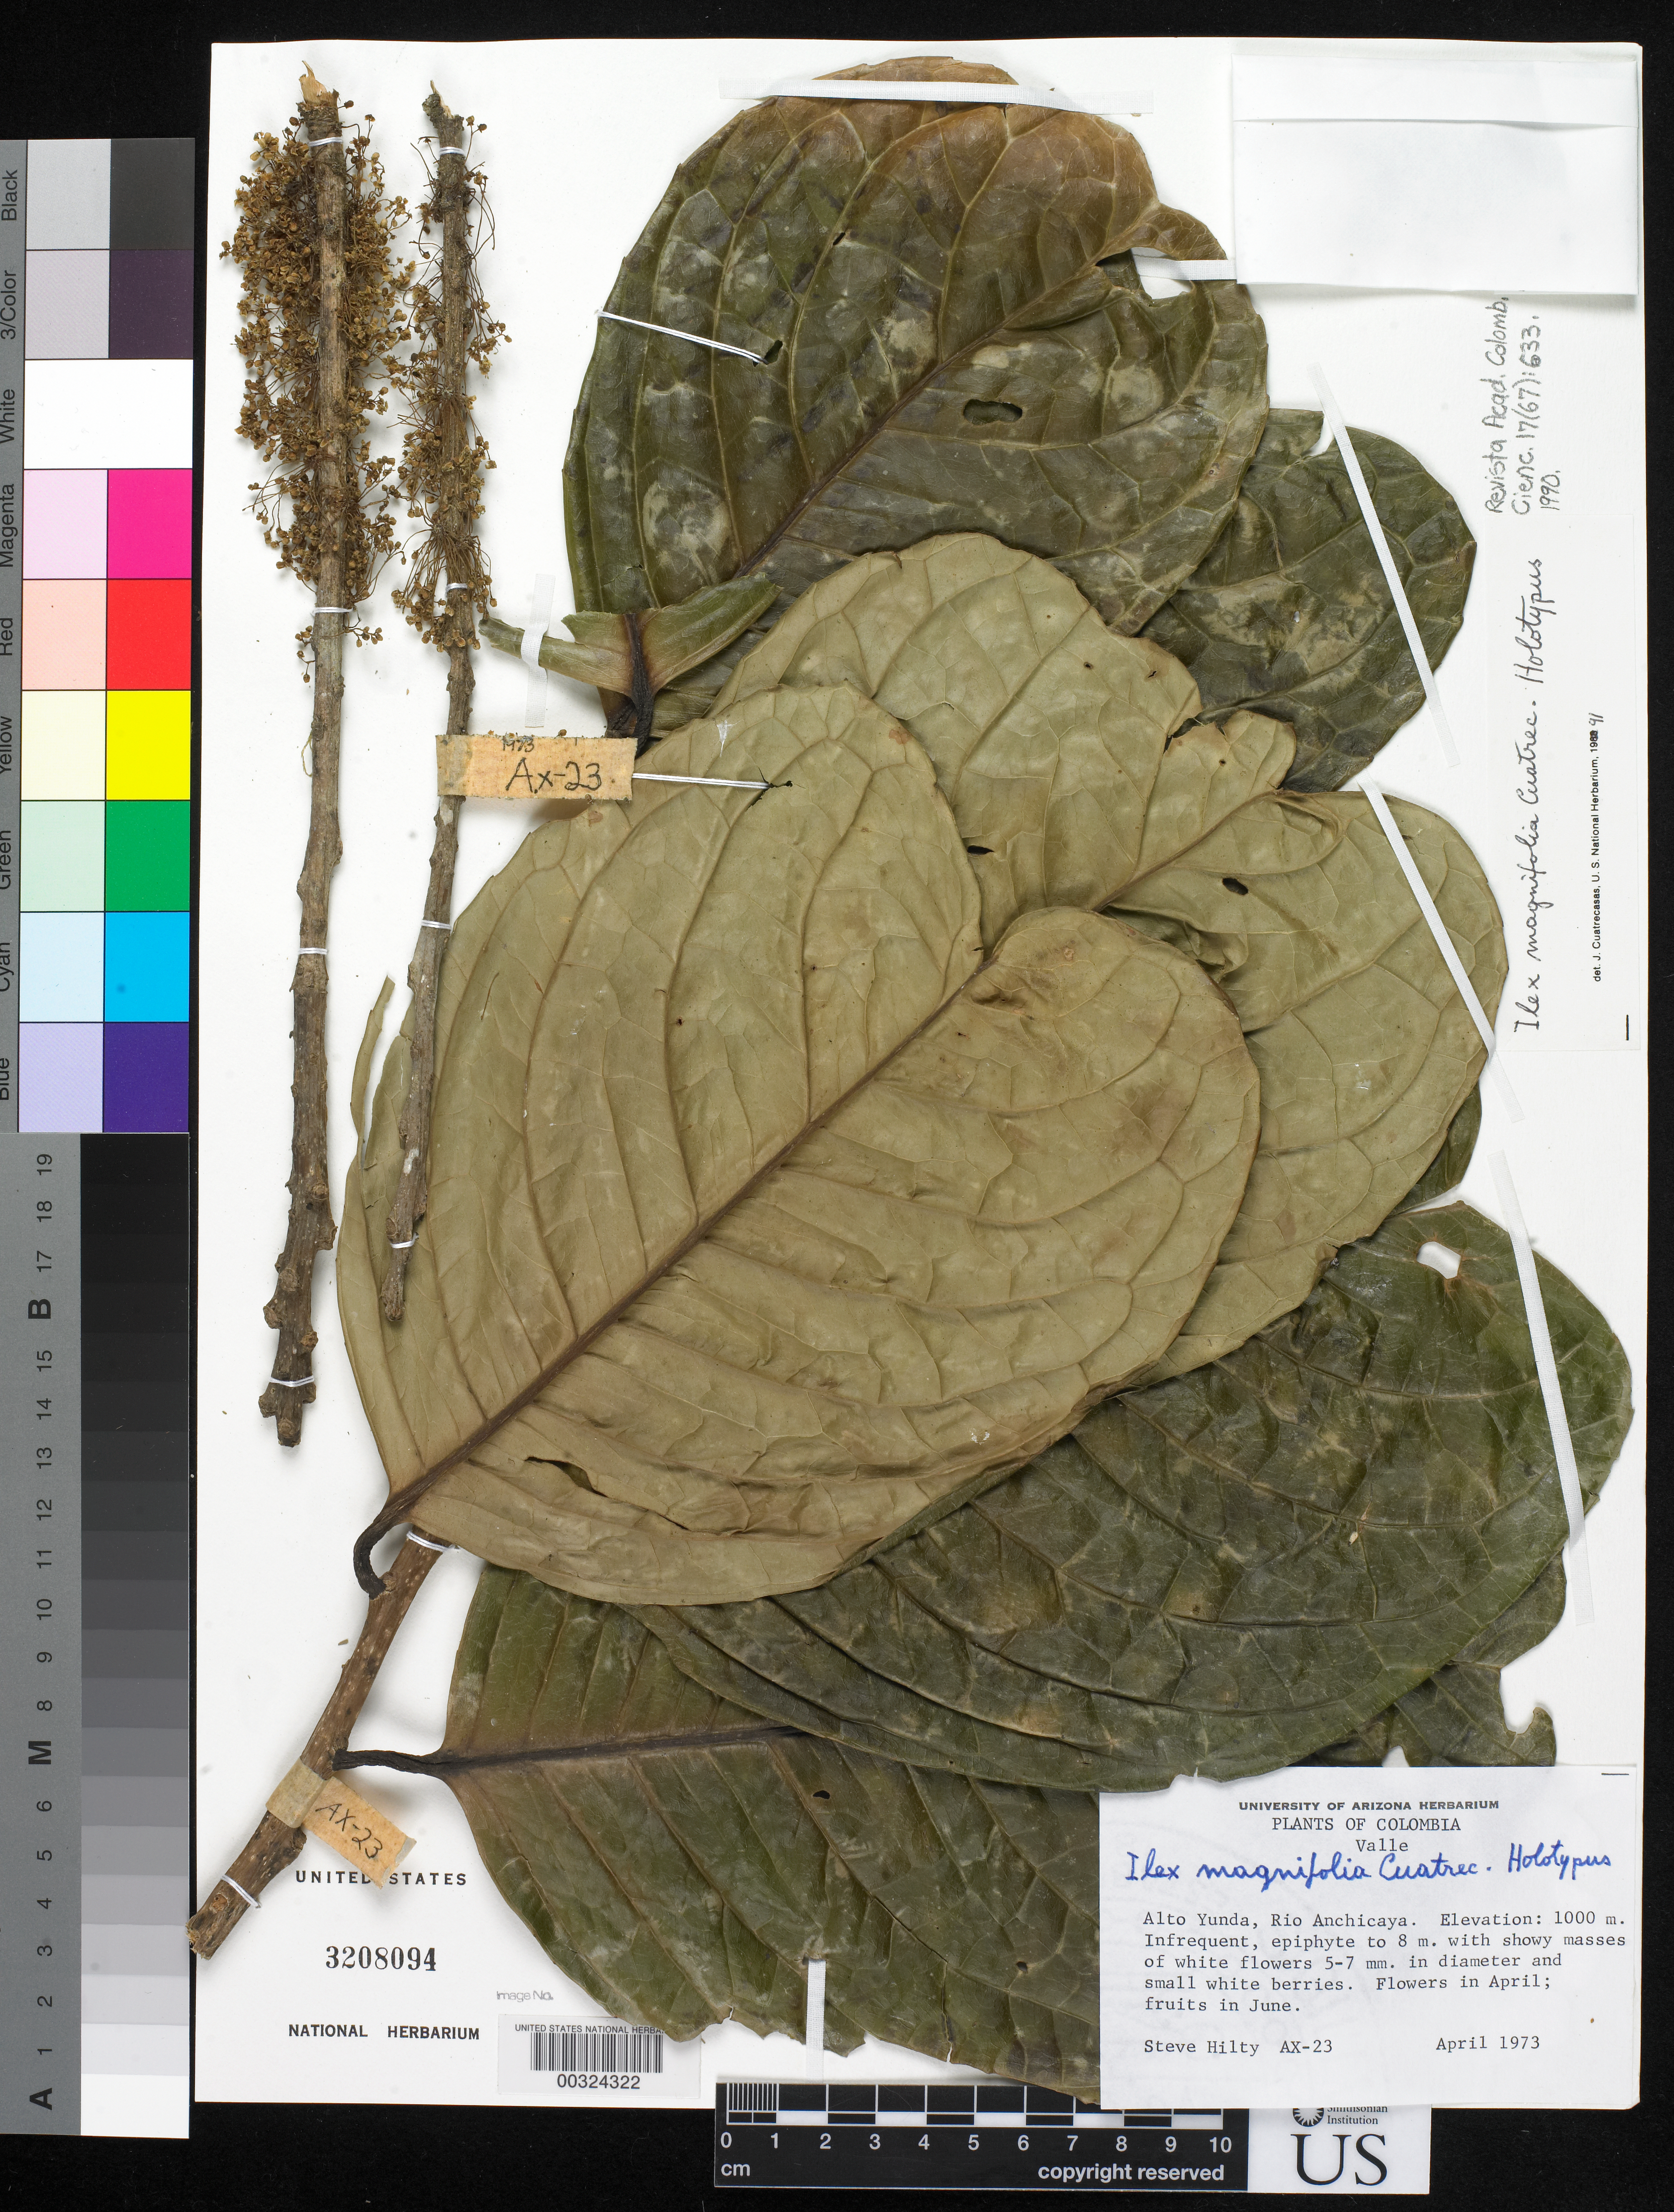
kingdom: Plantae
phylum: Tracheophyta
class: Magnoliopsida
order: Aquifoliales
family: Aquifoliaceae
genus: Ilex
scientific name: Ilex magnifolia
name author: Cuatrec.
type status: Holotype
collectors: S. Hilty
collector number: AX 23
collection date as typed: Apr 1973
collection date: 1973-04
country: Colombia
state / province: Valle del Cauca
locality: Alto Yunda, Rio Anchicaya.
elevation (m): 1000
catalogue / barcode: US 3208094